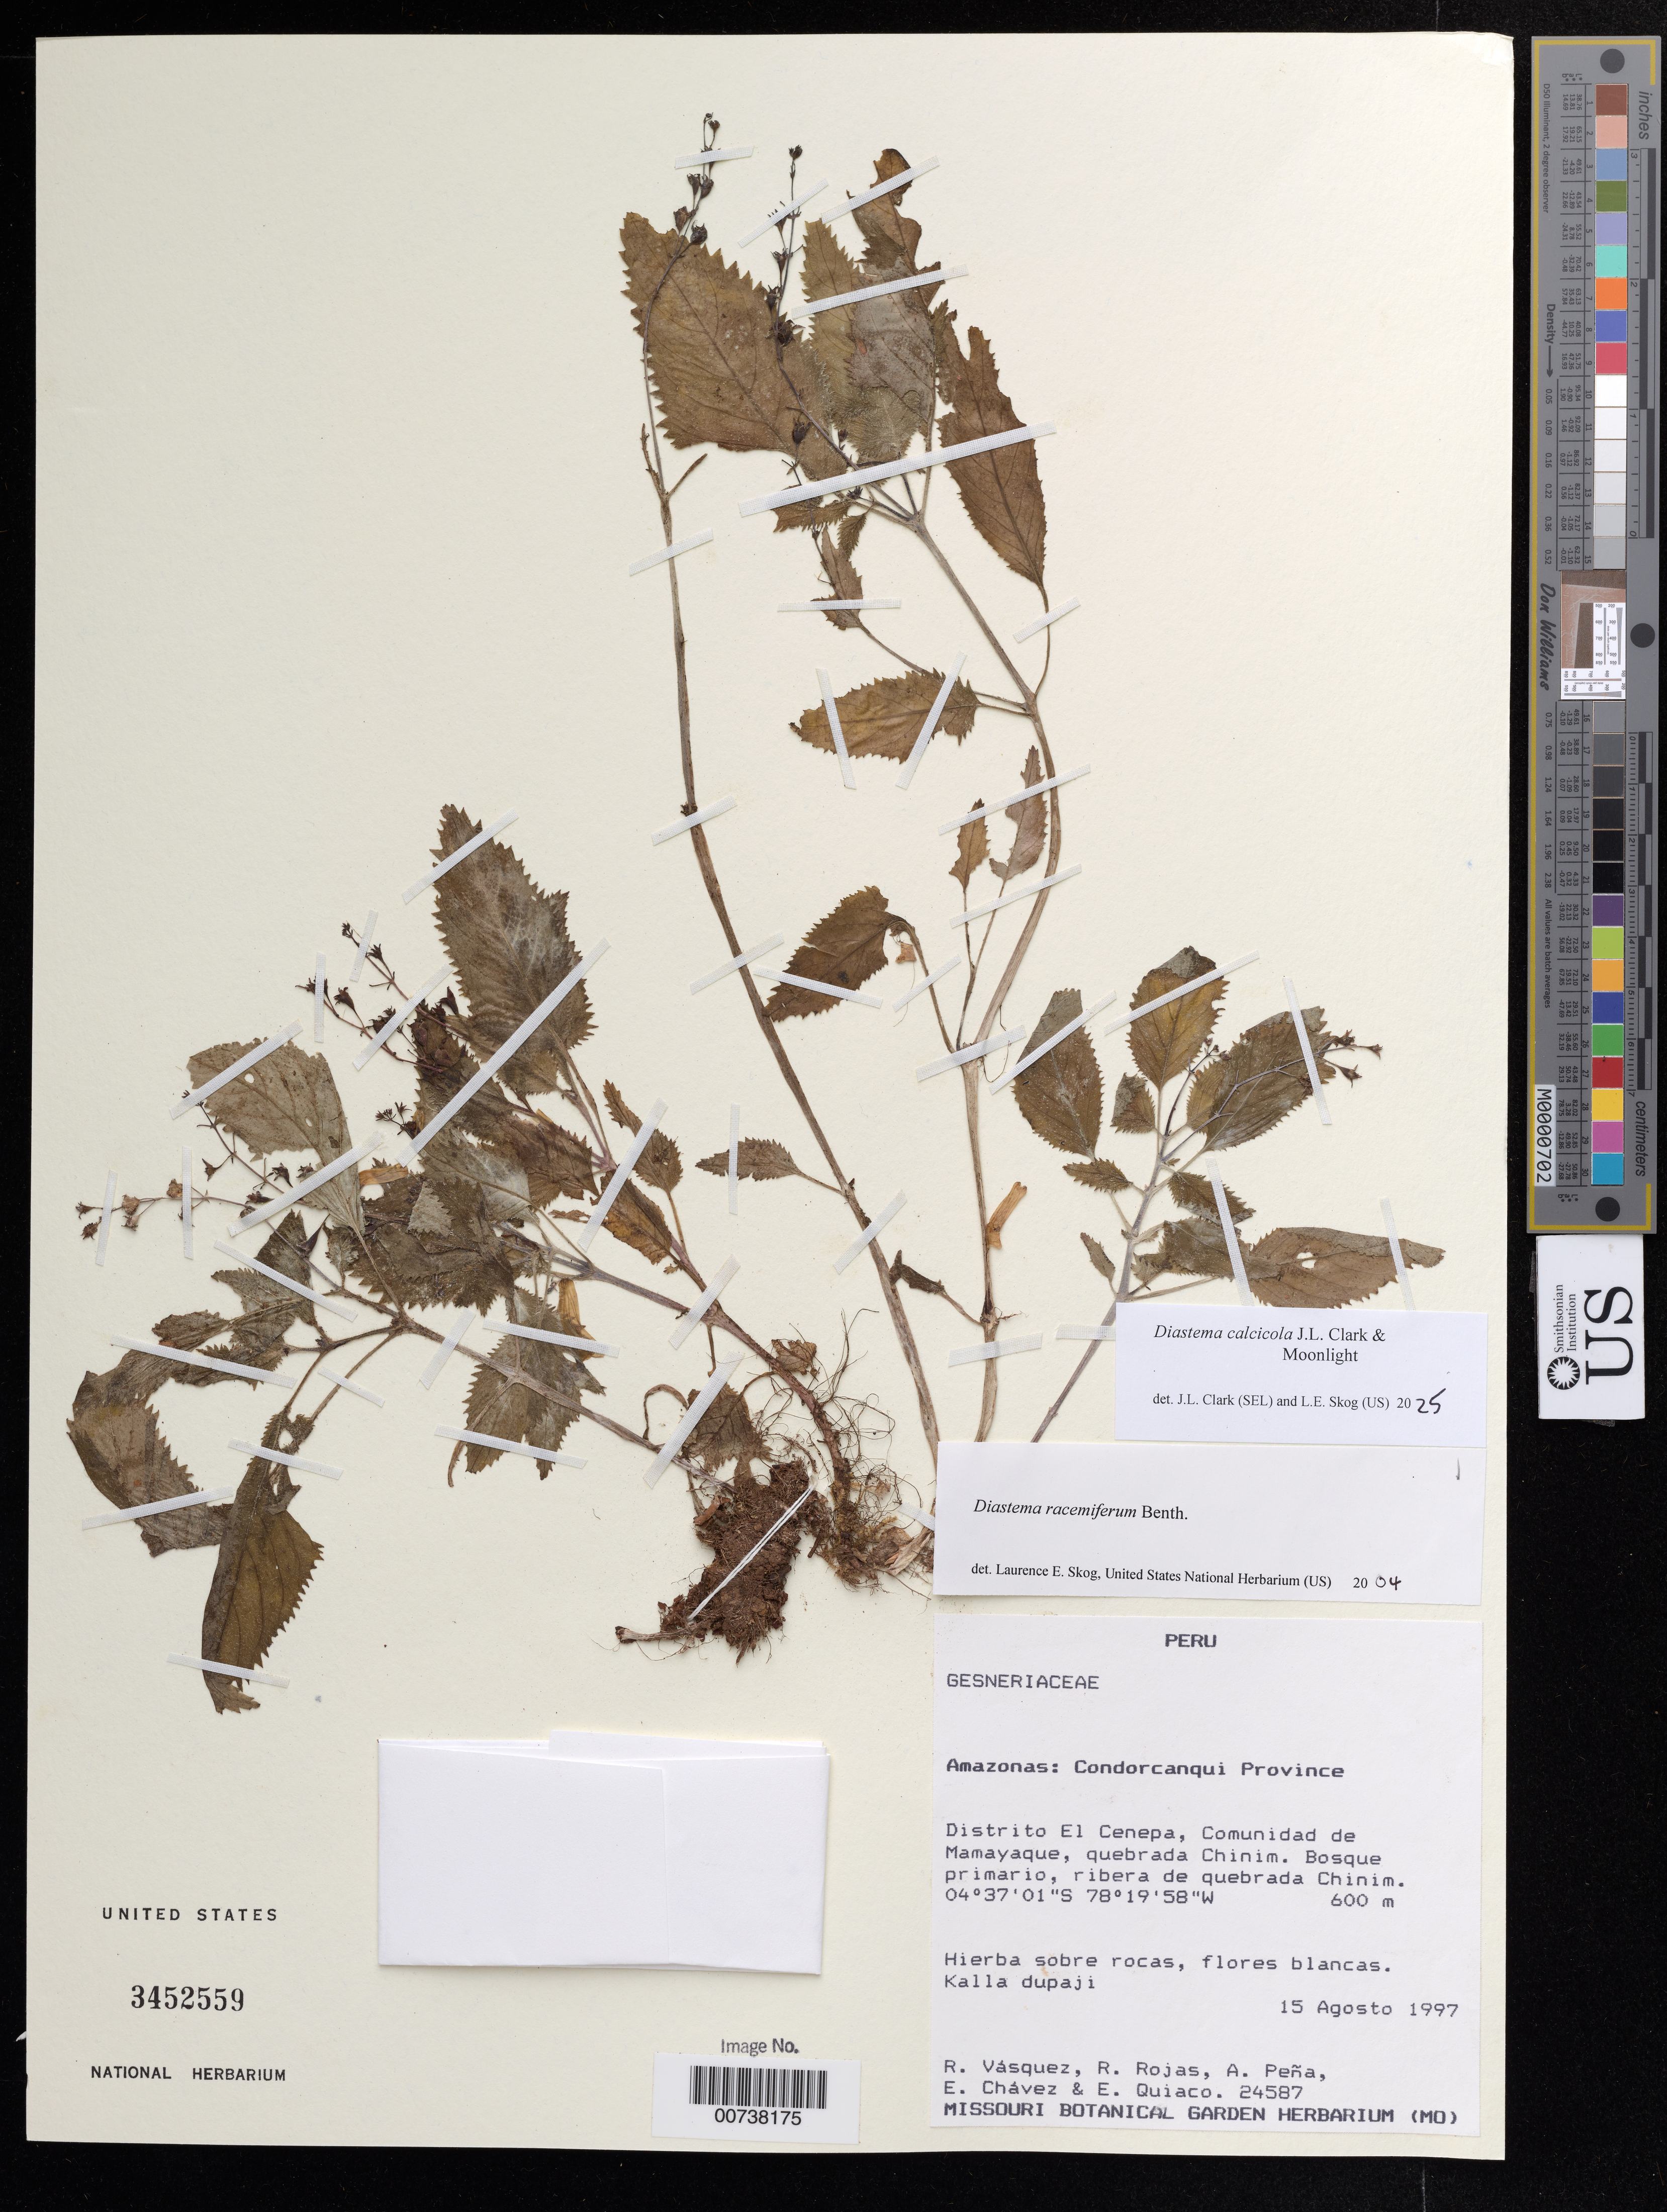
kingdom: Plantae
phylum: Tracheophyta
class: Magnoliopsida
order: Lamiales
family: Gesneriaceae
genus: Diastema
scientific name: Diastema calcicola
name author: J.L. Clark & Moonlight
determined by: Skog, Laurence E.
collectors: R. Vásquez, R. Rojas, A. Peña, E. Chávez & E. Quiaco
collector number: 24587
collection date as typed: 15 Aug 1997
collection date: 1997-08-15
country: Peru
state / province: Amazonas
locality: Prov. Condocanqui, Dtto. El Cenepa, comunidad de Mamayaque, quebrada Chinim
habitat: Bosque primario, ribera de quebrada Chinim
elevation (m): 600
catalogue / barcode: US 3452559